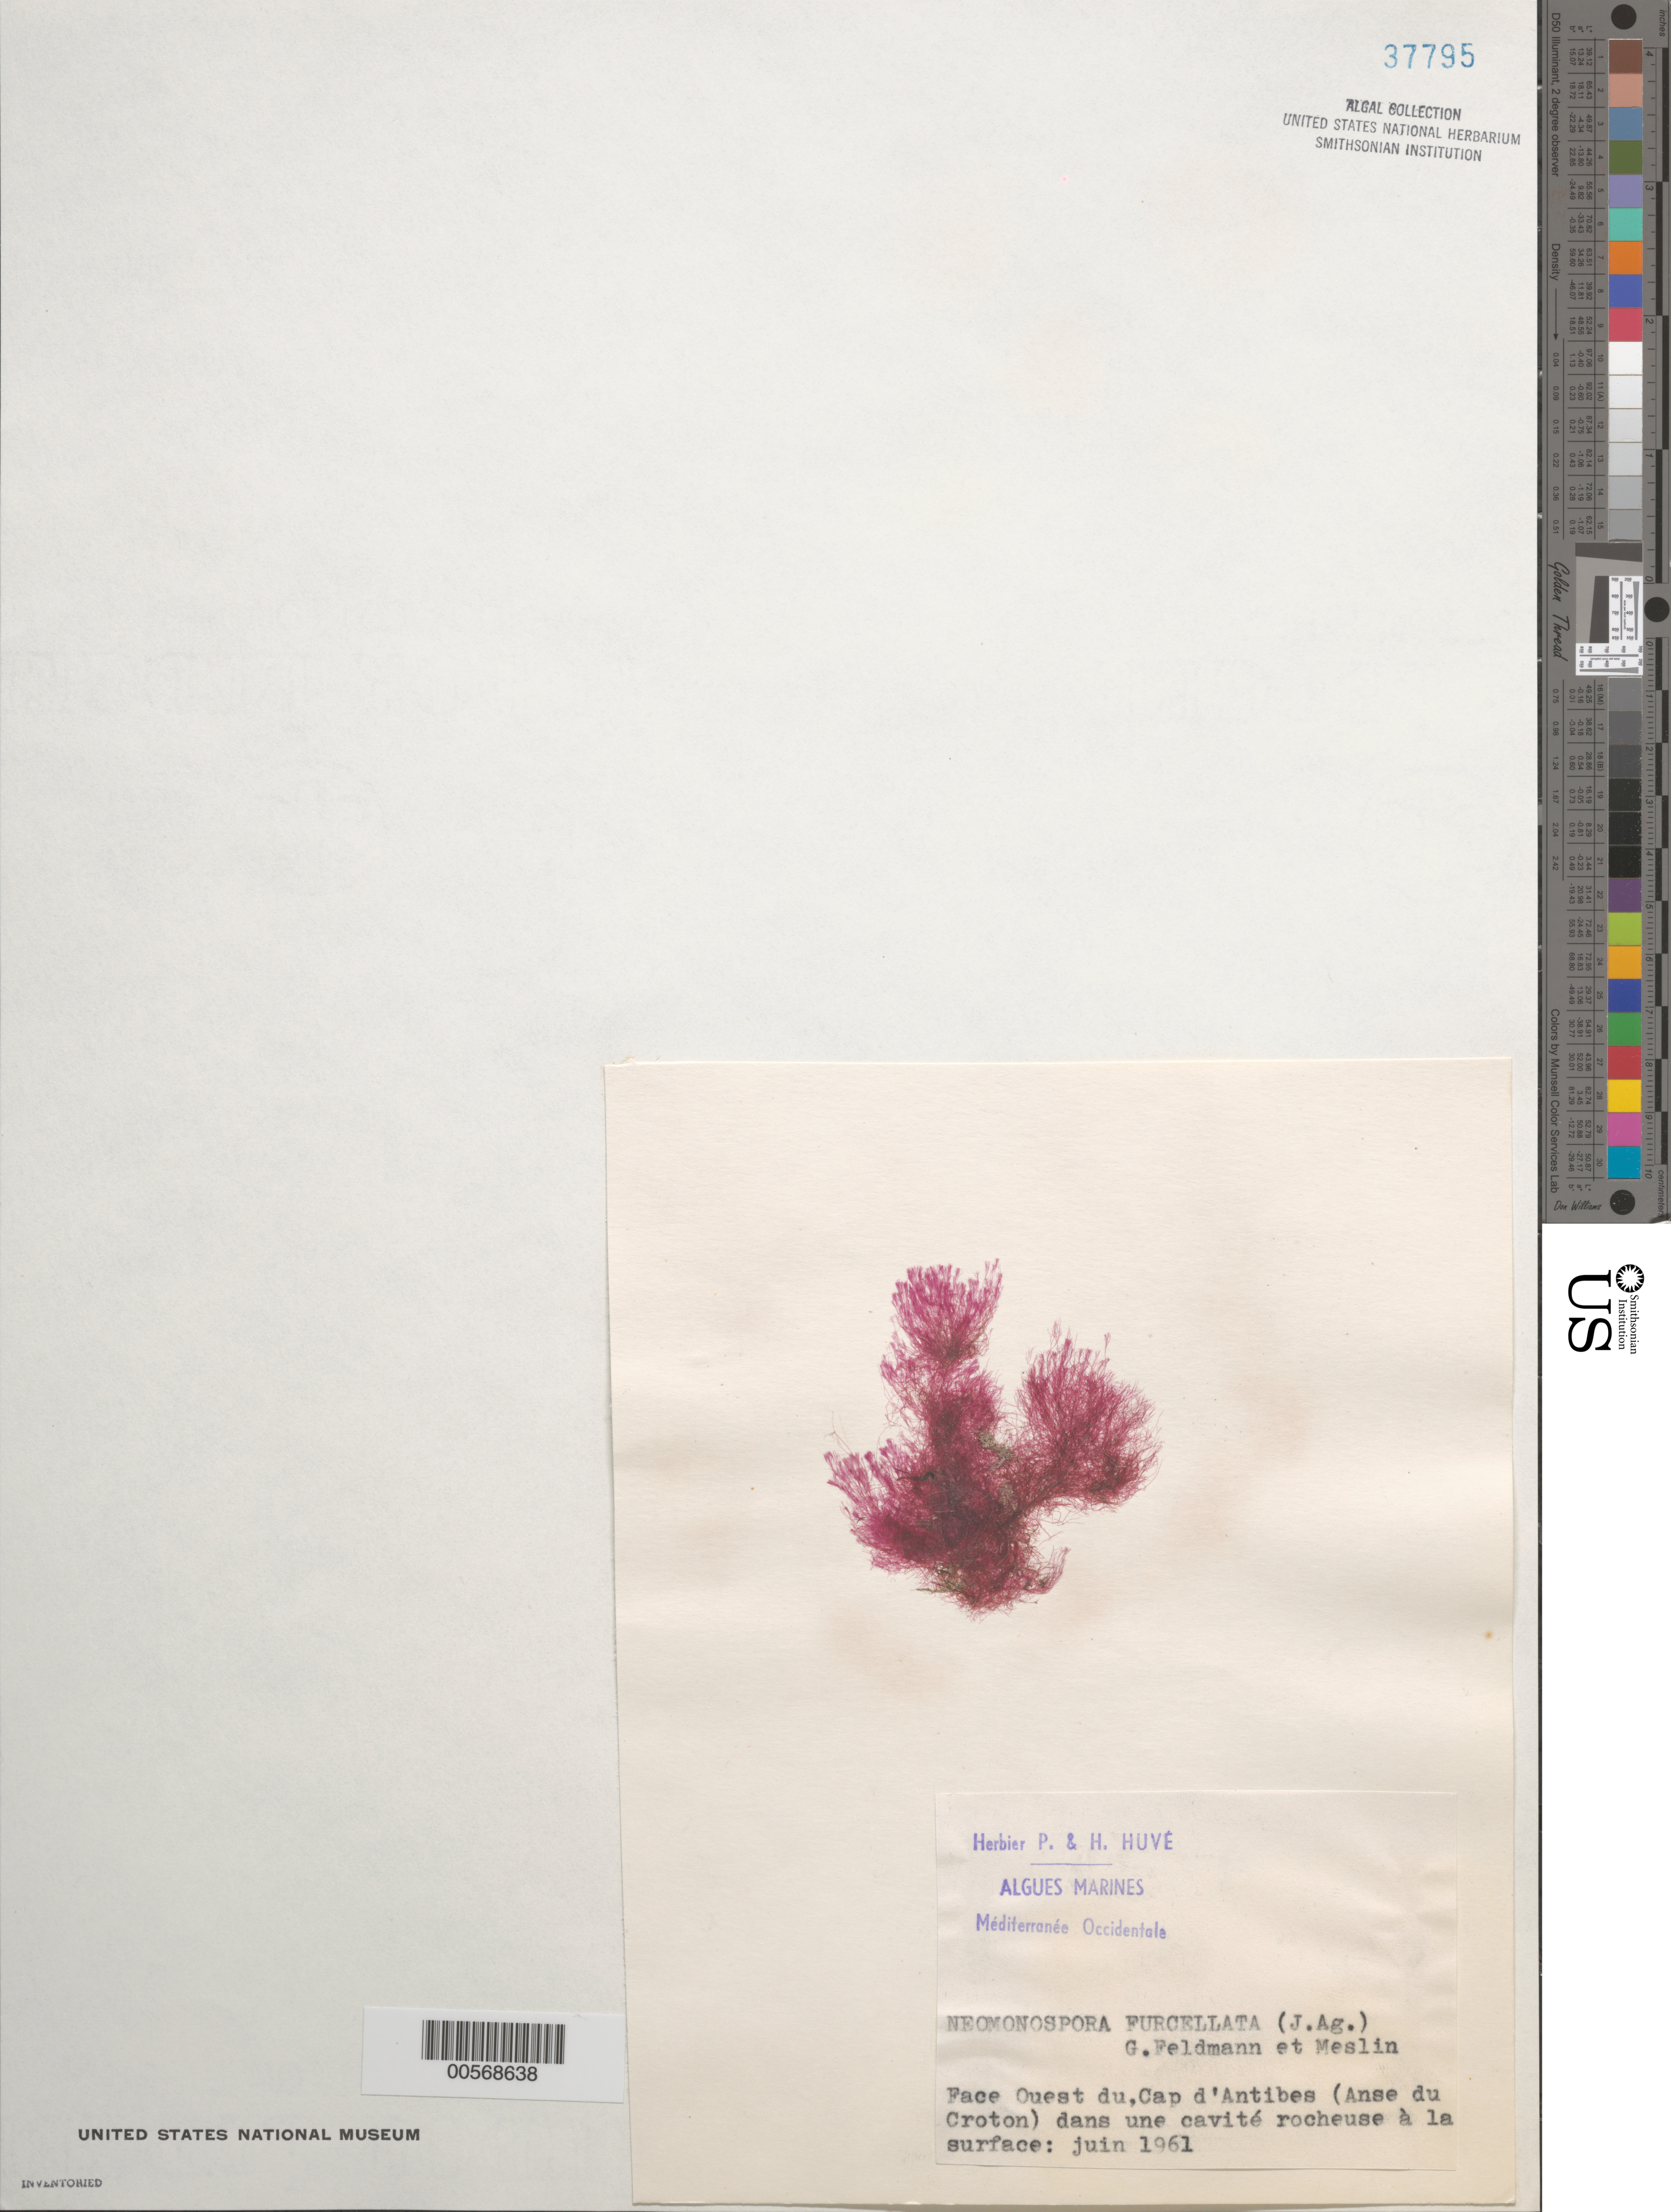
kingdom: Plantae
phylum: Rhodophyta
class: Florideophyceae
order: Ceramiales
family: Wrangeliaceae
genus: Anotrichium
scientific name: Anotrichium furcellatum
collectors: P. Huve & H. Huve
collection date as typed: Jun 1961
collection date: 1961-06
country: France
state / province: Provence-Alpes-Côte d'Azur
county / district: Alpes-Maritimes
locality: Anse du Croton, Cap d'Antibes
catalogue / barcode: US 37795